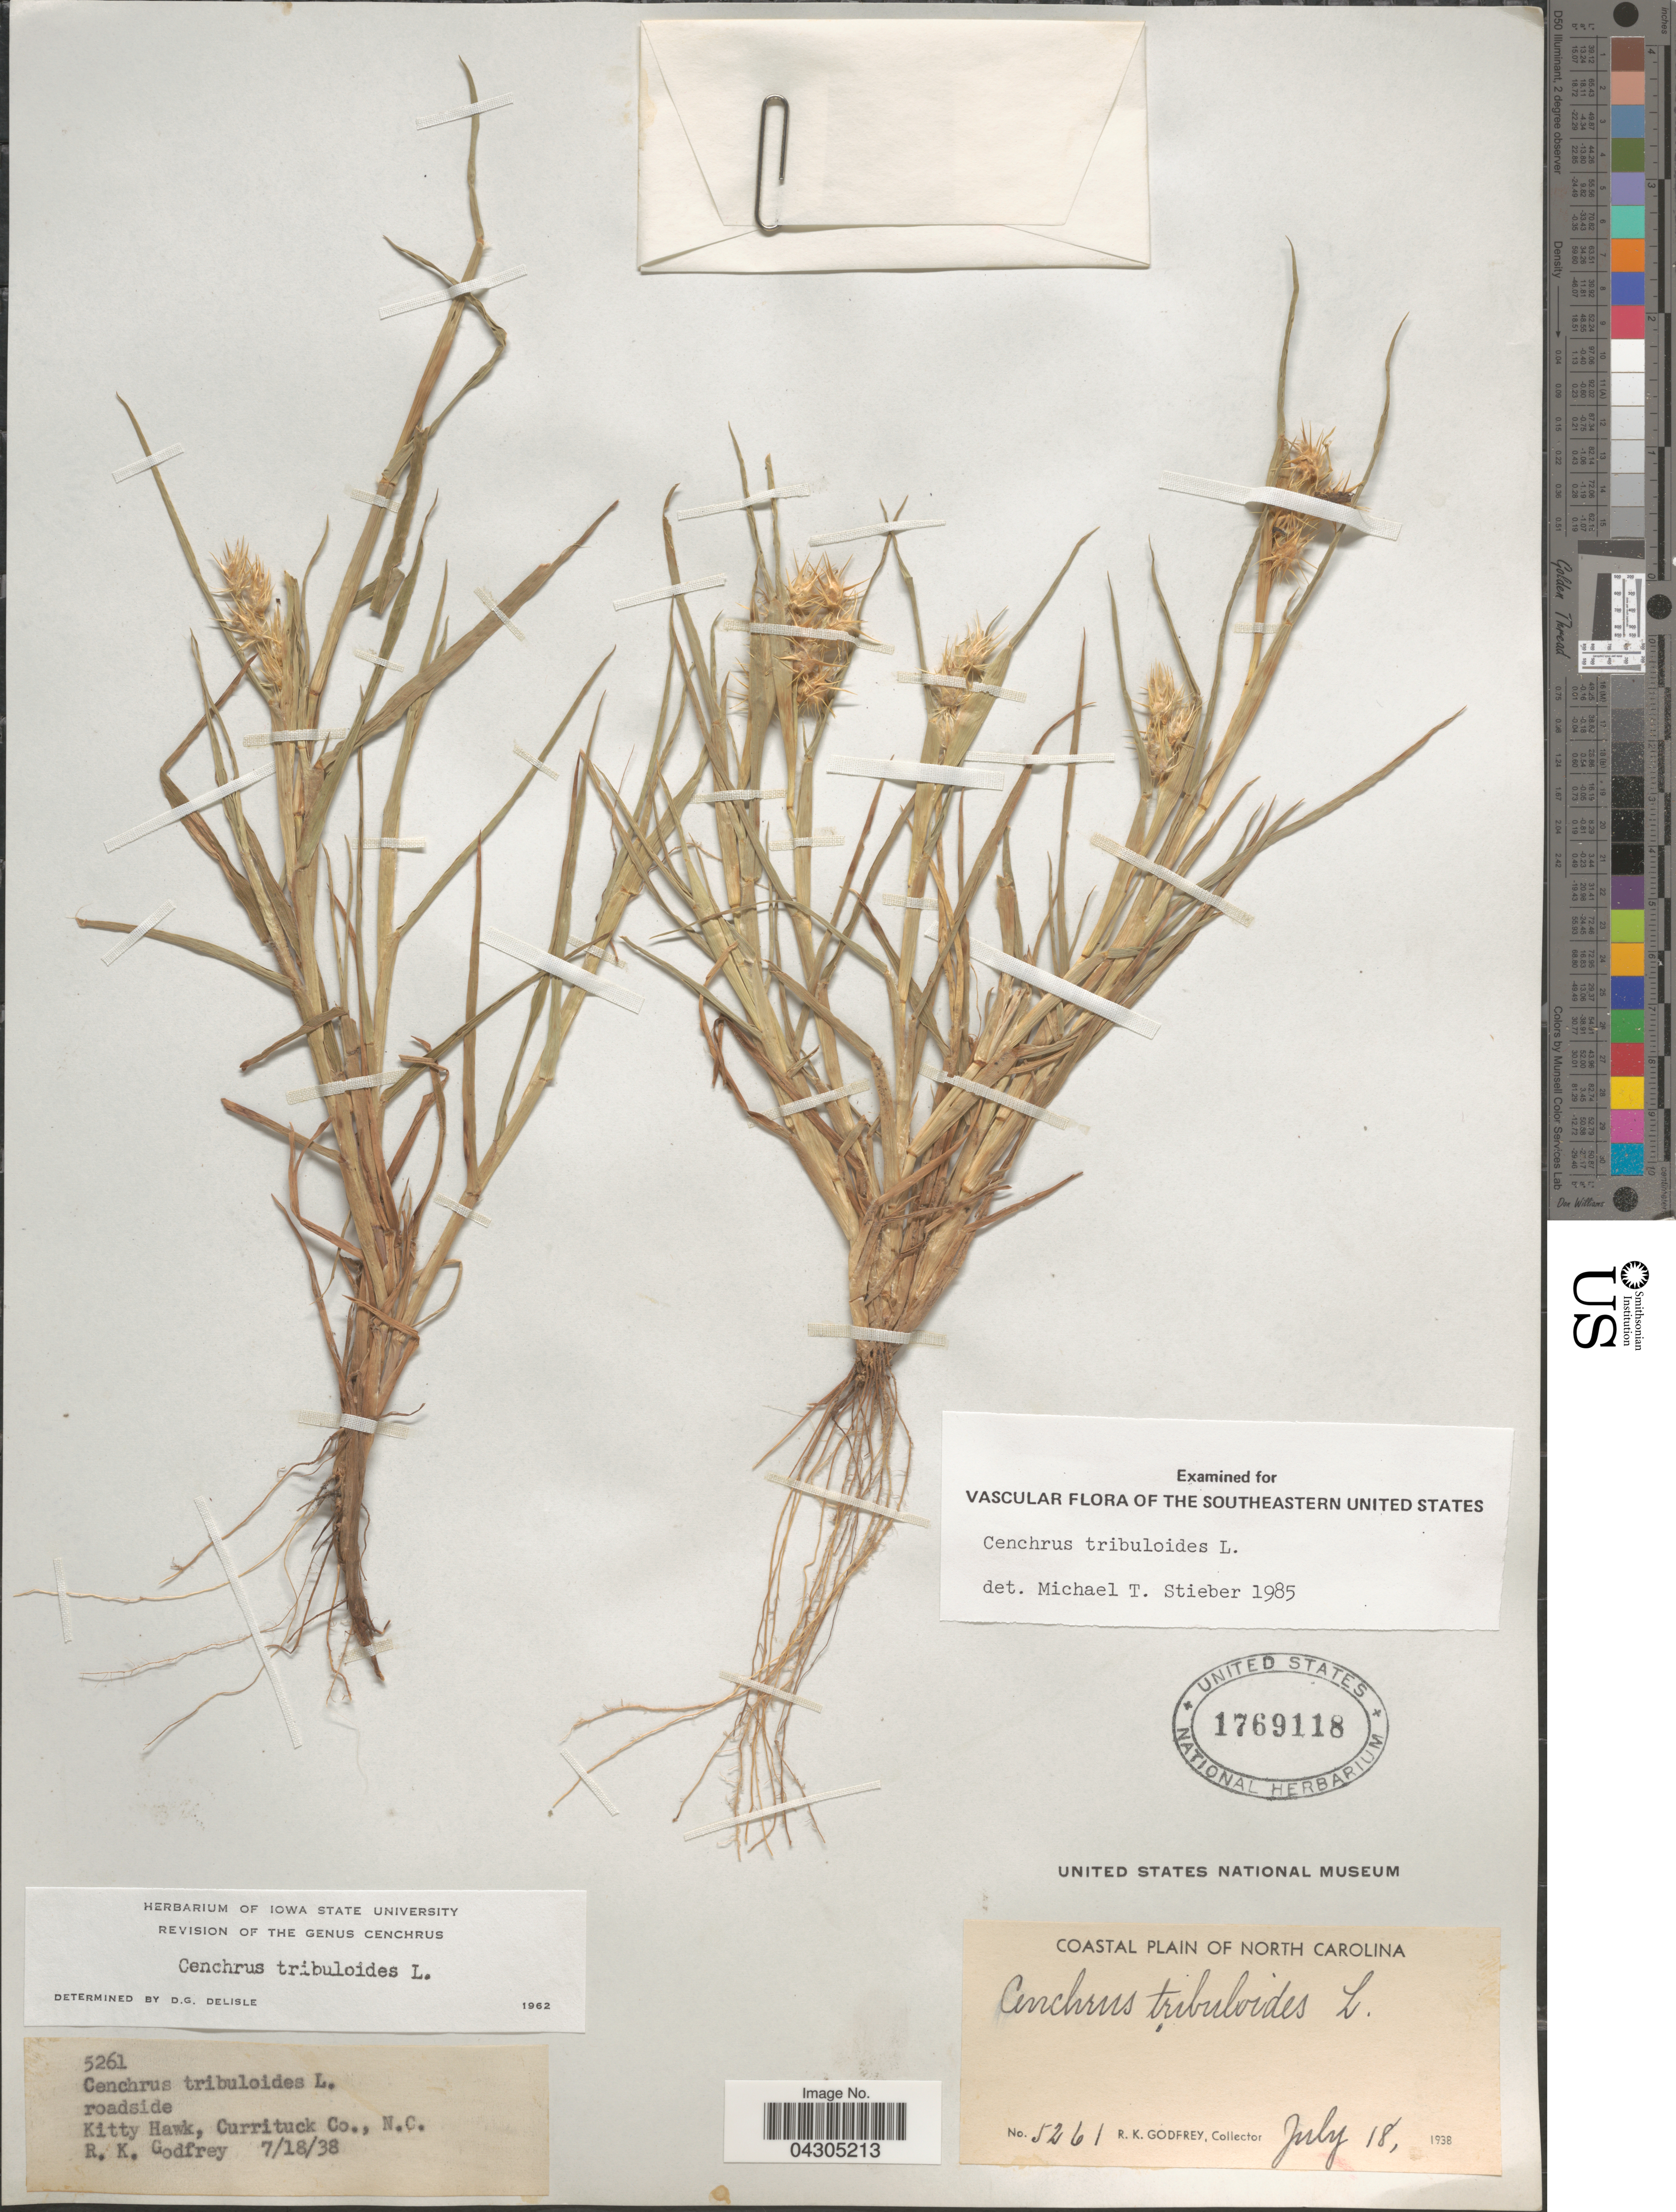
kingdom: Plantae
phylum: Tracheophyta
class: Liliopsida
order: Poales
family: Poaceae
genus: Cenchrus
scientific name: Cenchrus tribuloides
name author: L.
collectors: R. K. Godfrey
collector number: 5261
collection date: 1938-07-18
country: United States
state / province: North Carolina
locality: Coastal Plain of North Carolina. Roadside. Kitty Hawk, Currituck Co.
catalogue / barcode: US 1769118